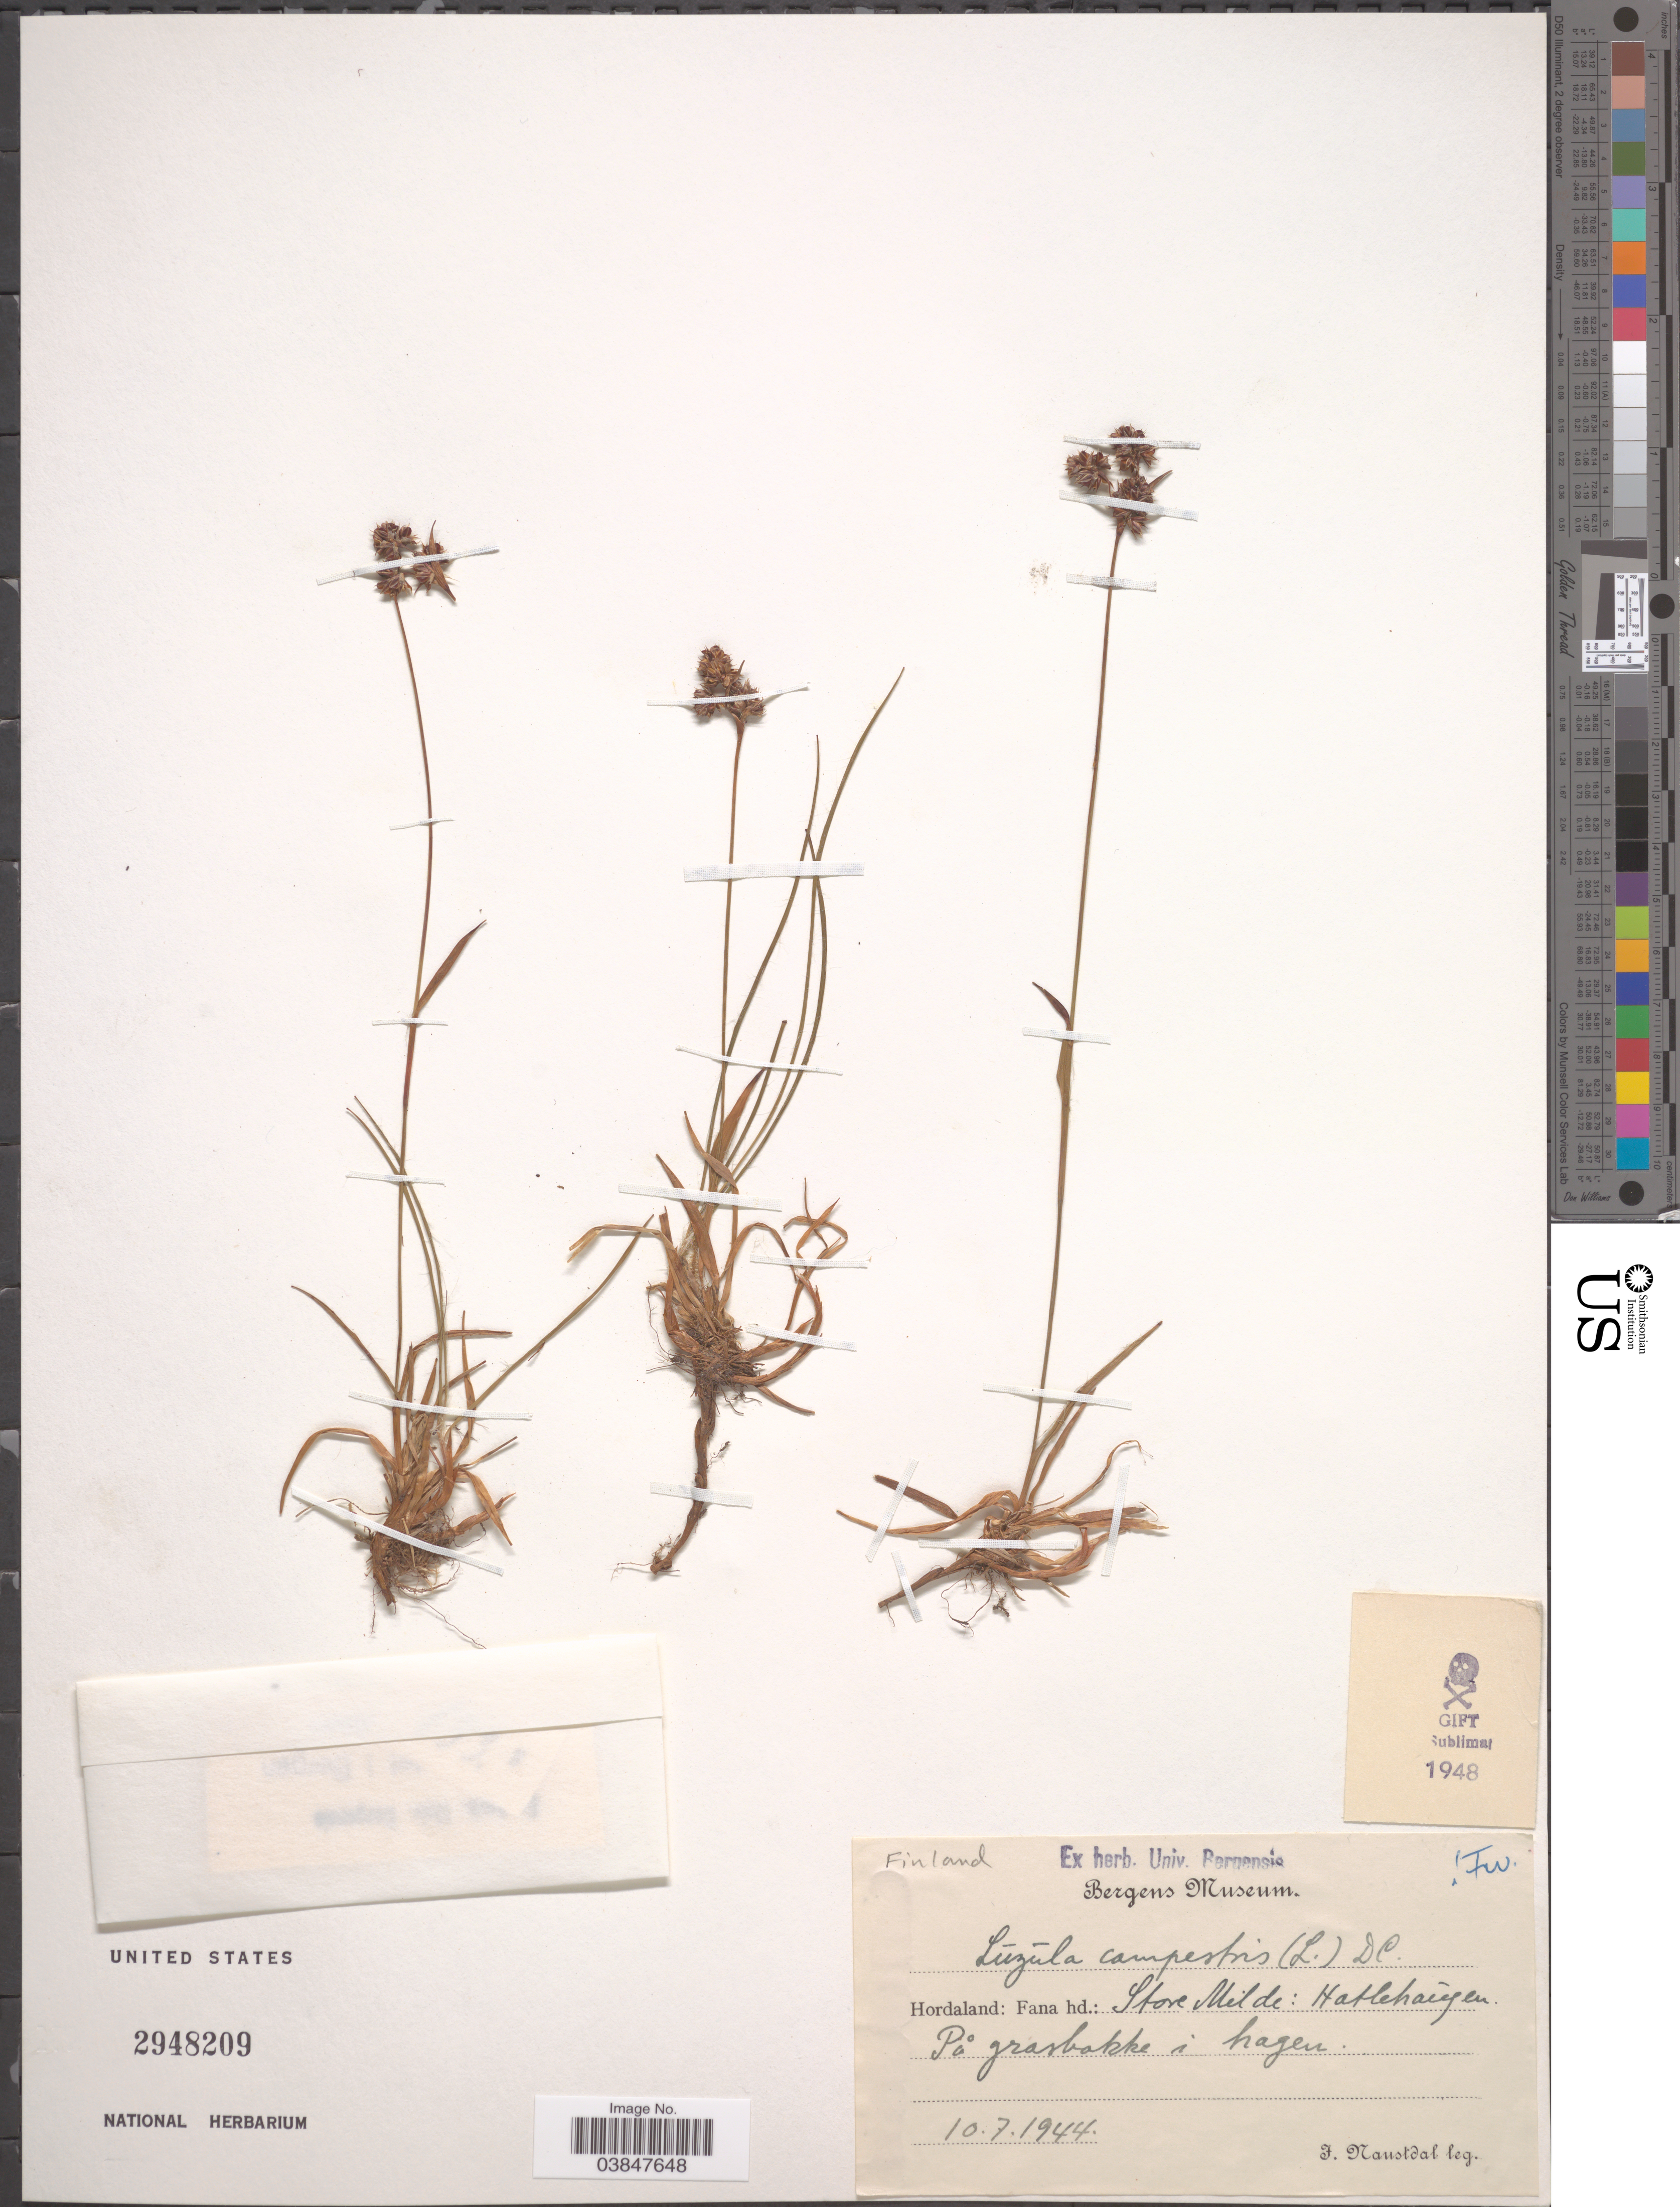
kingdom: Plantae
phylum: Tracheophyta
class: Liliopsida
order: Poales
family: Juncaceae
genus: Luzula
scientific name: Luzula campestris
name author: (L.) DC.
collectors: J. Naustdal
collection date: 1944-07-10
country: Norway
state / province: Hordaland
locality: Fana hd.: Stove Milde: Hatlehaiyen På grasbakke i hagen.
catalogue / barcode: US 2948209